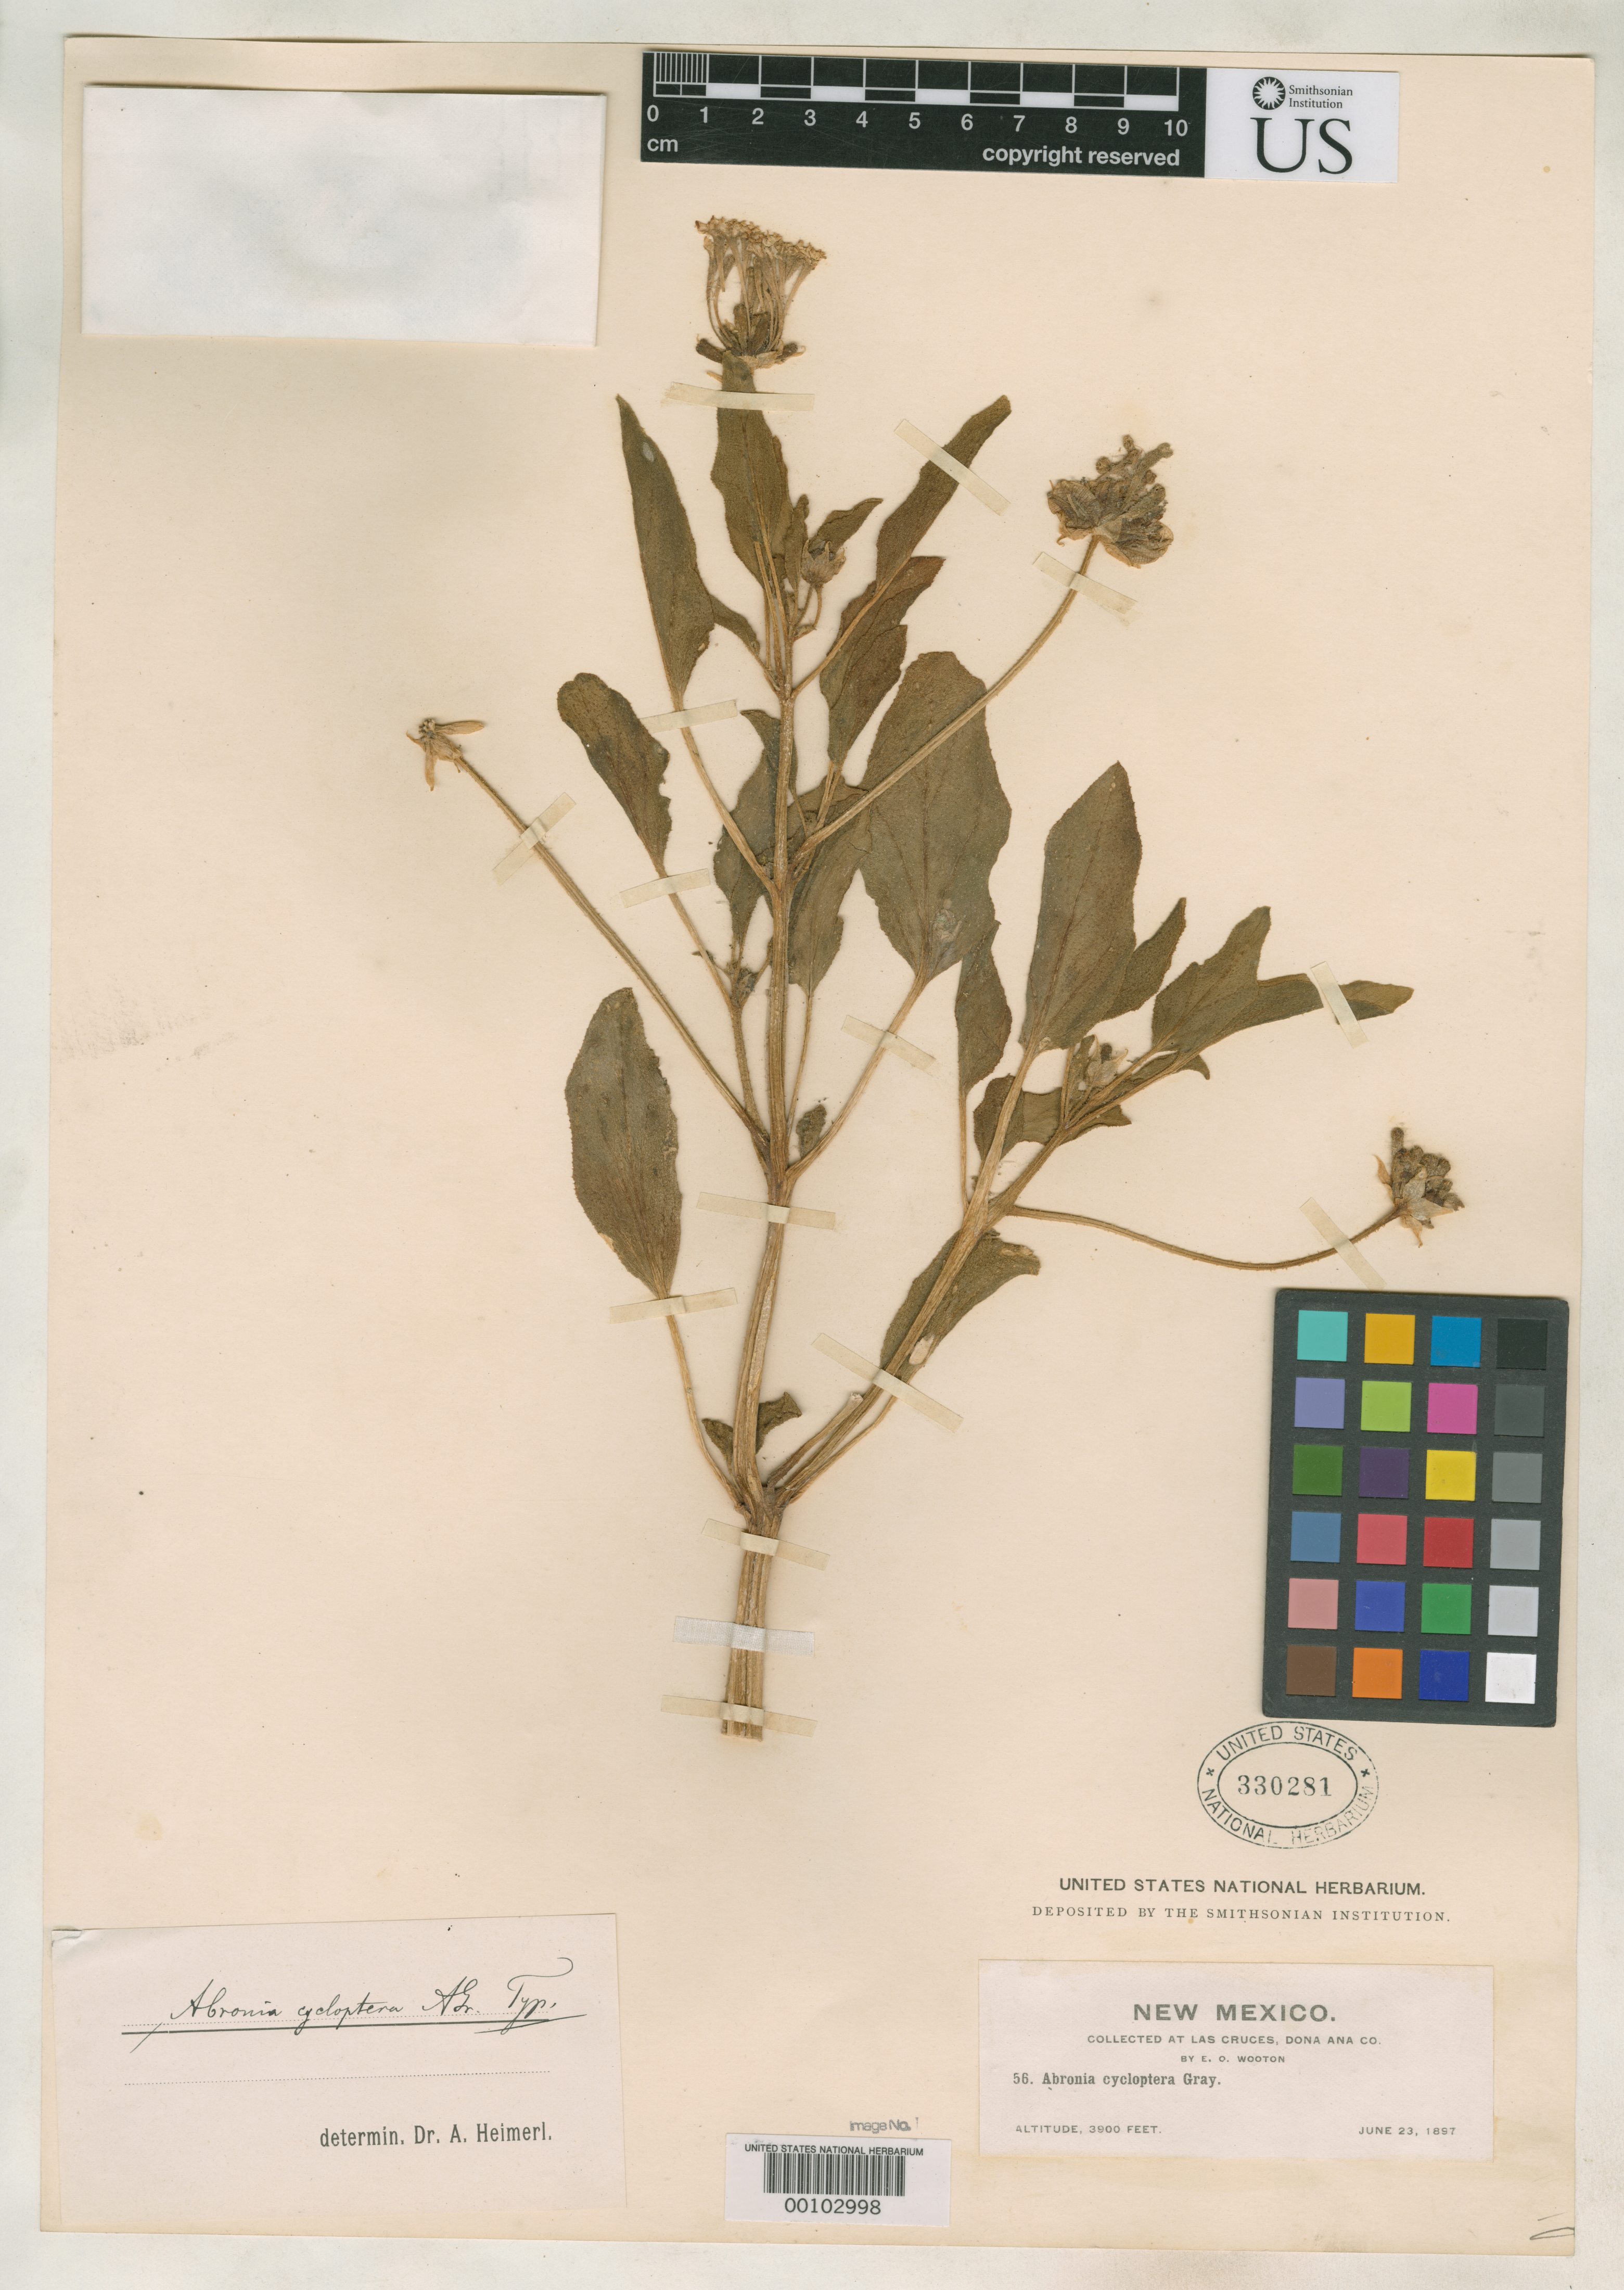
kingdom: Plantae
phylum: Tracheophyta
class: Magnoliopsida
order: Caryophyllales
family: Nyctaginaceae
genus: Abronia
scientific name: Abronia carnea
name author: Greene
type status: Isotype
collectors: E. O. Wooton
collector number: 56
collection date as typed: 23 Jun 1897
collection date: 1897-06-23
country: United States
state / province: New Mexico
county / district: Dona Ana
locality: Las Cruces.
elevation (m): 1189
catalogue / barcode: US 330281